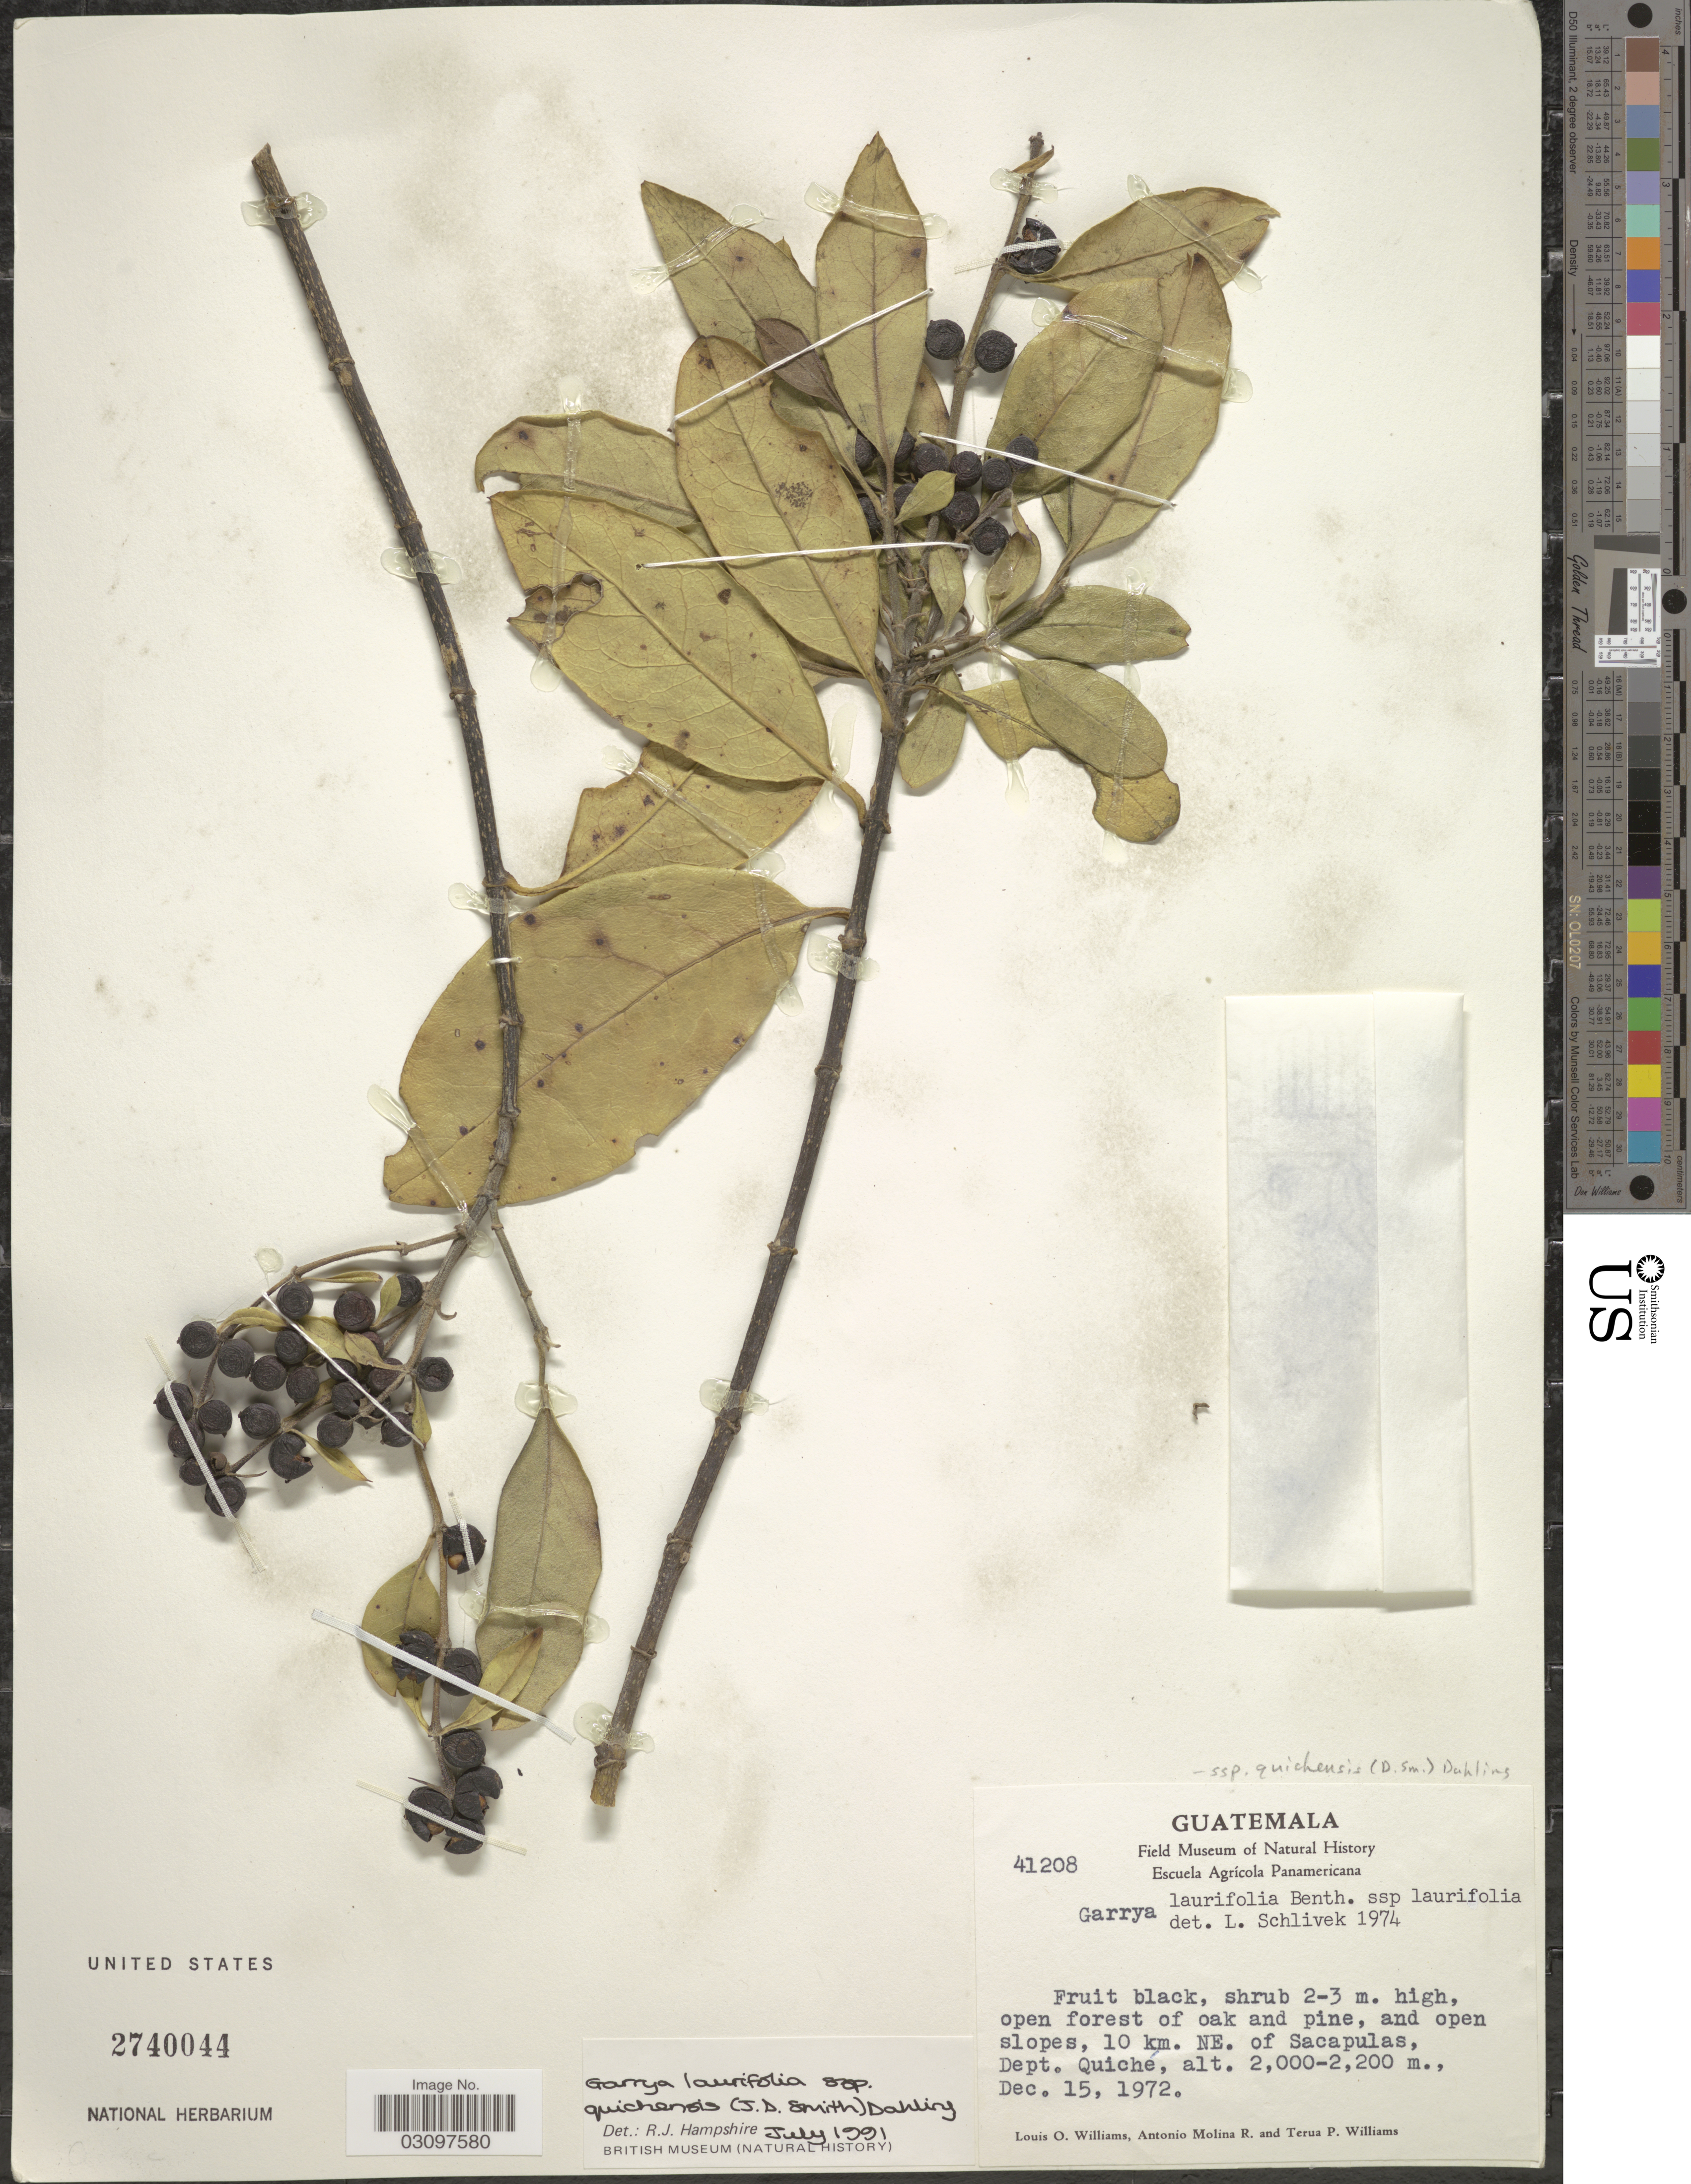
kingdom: Plantae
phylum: Tracheophyta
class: Magnoliopsida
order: Garryales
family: Garryaceae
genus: Garrya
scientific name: Garrya laurifolia subsp. quichensis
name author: (Donn. Sm.) Dahling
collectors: L. O. Williams, A. Molina R. & T. P. Williams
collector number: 41208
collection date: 1972-12-15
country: Guatemala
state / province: El Quiché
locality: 10 km. NE. of Sacapulas, Dept. Quiché.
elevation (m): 2000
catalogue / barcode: US 2740044